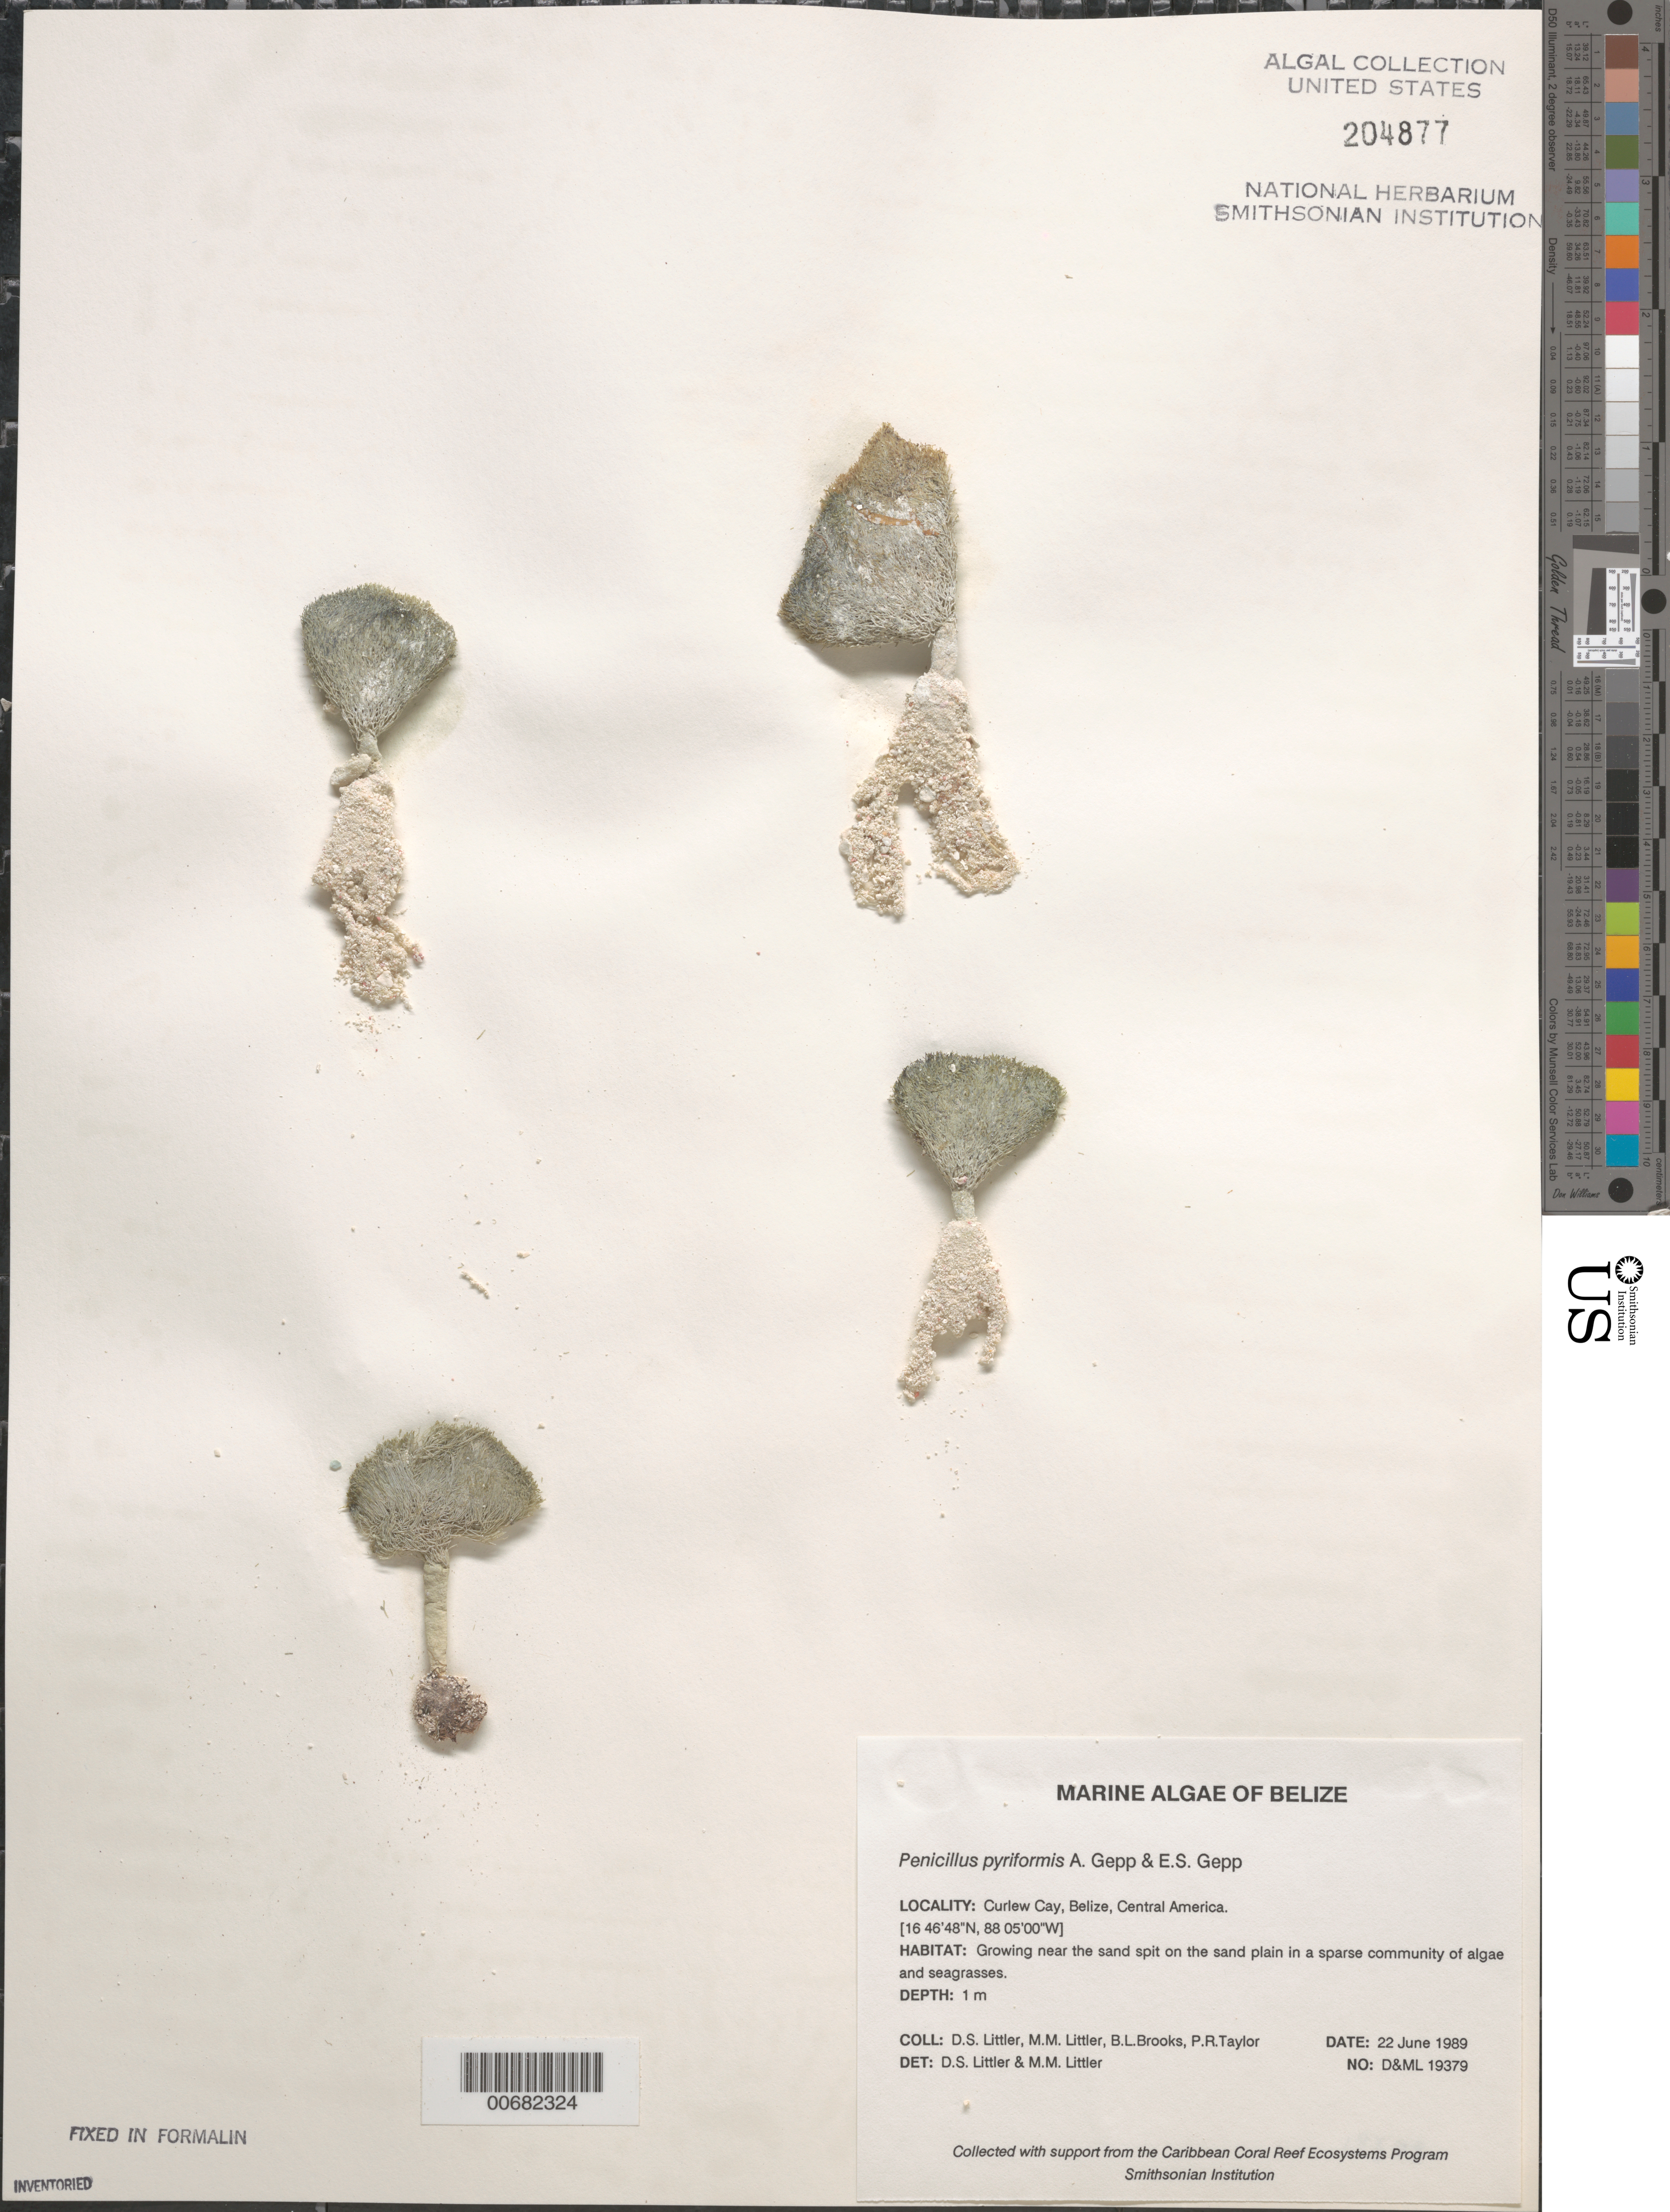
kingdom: Plantae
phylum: Chlorophyta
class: Ulvophyceae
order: Bryopsidales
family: Udoteaceae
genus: Penicillus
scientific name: Penicillus pyriformis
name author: A. Gepp & E. Gepp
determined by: Littler, D. S.; Littler, M. M.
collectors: D. S. Littler, M. M. Littler, B. Brooks & P. R. Taylor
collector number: D&ML 19379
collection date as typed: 22 Jun 1989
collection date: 1989-06-22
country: Belize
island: Curlew Cay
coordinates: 16 46' 48" N, 88 05' 00" W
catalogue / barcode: US 204877